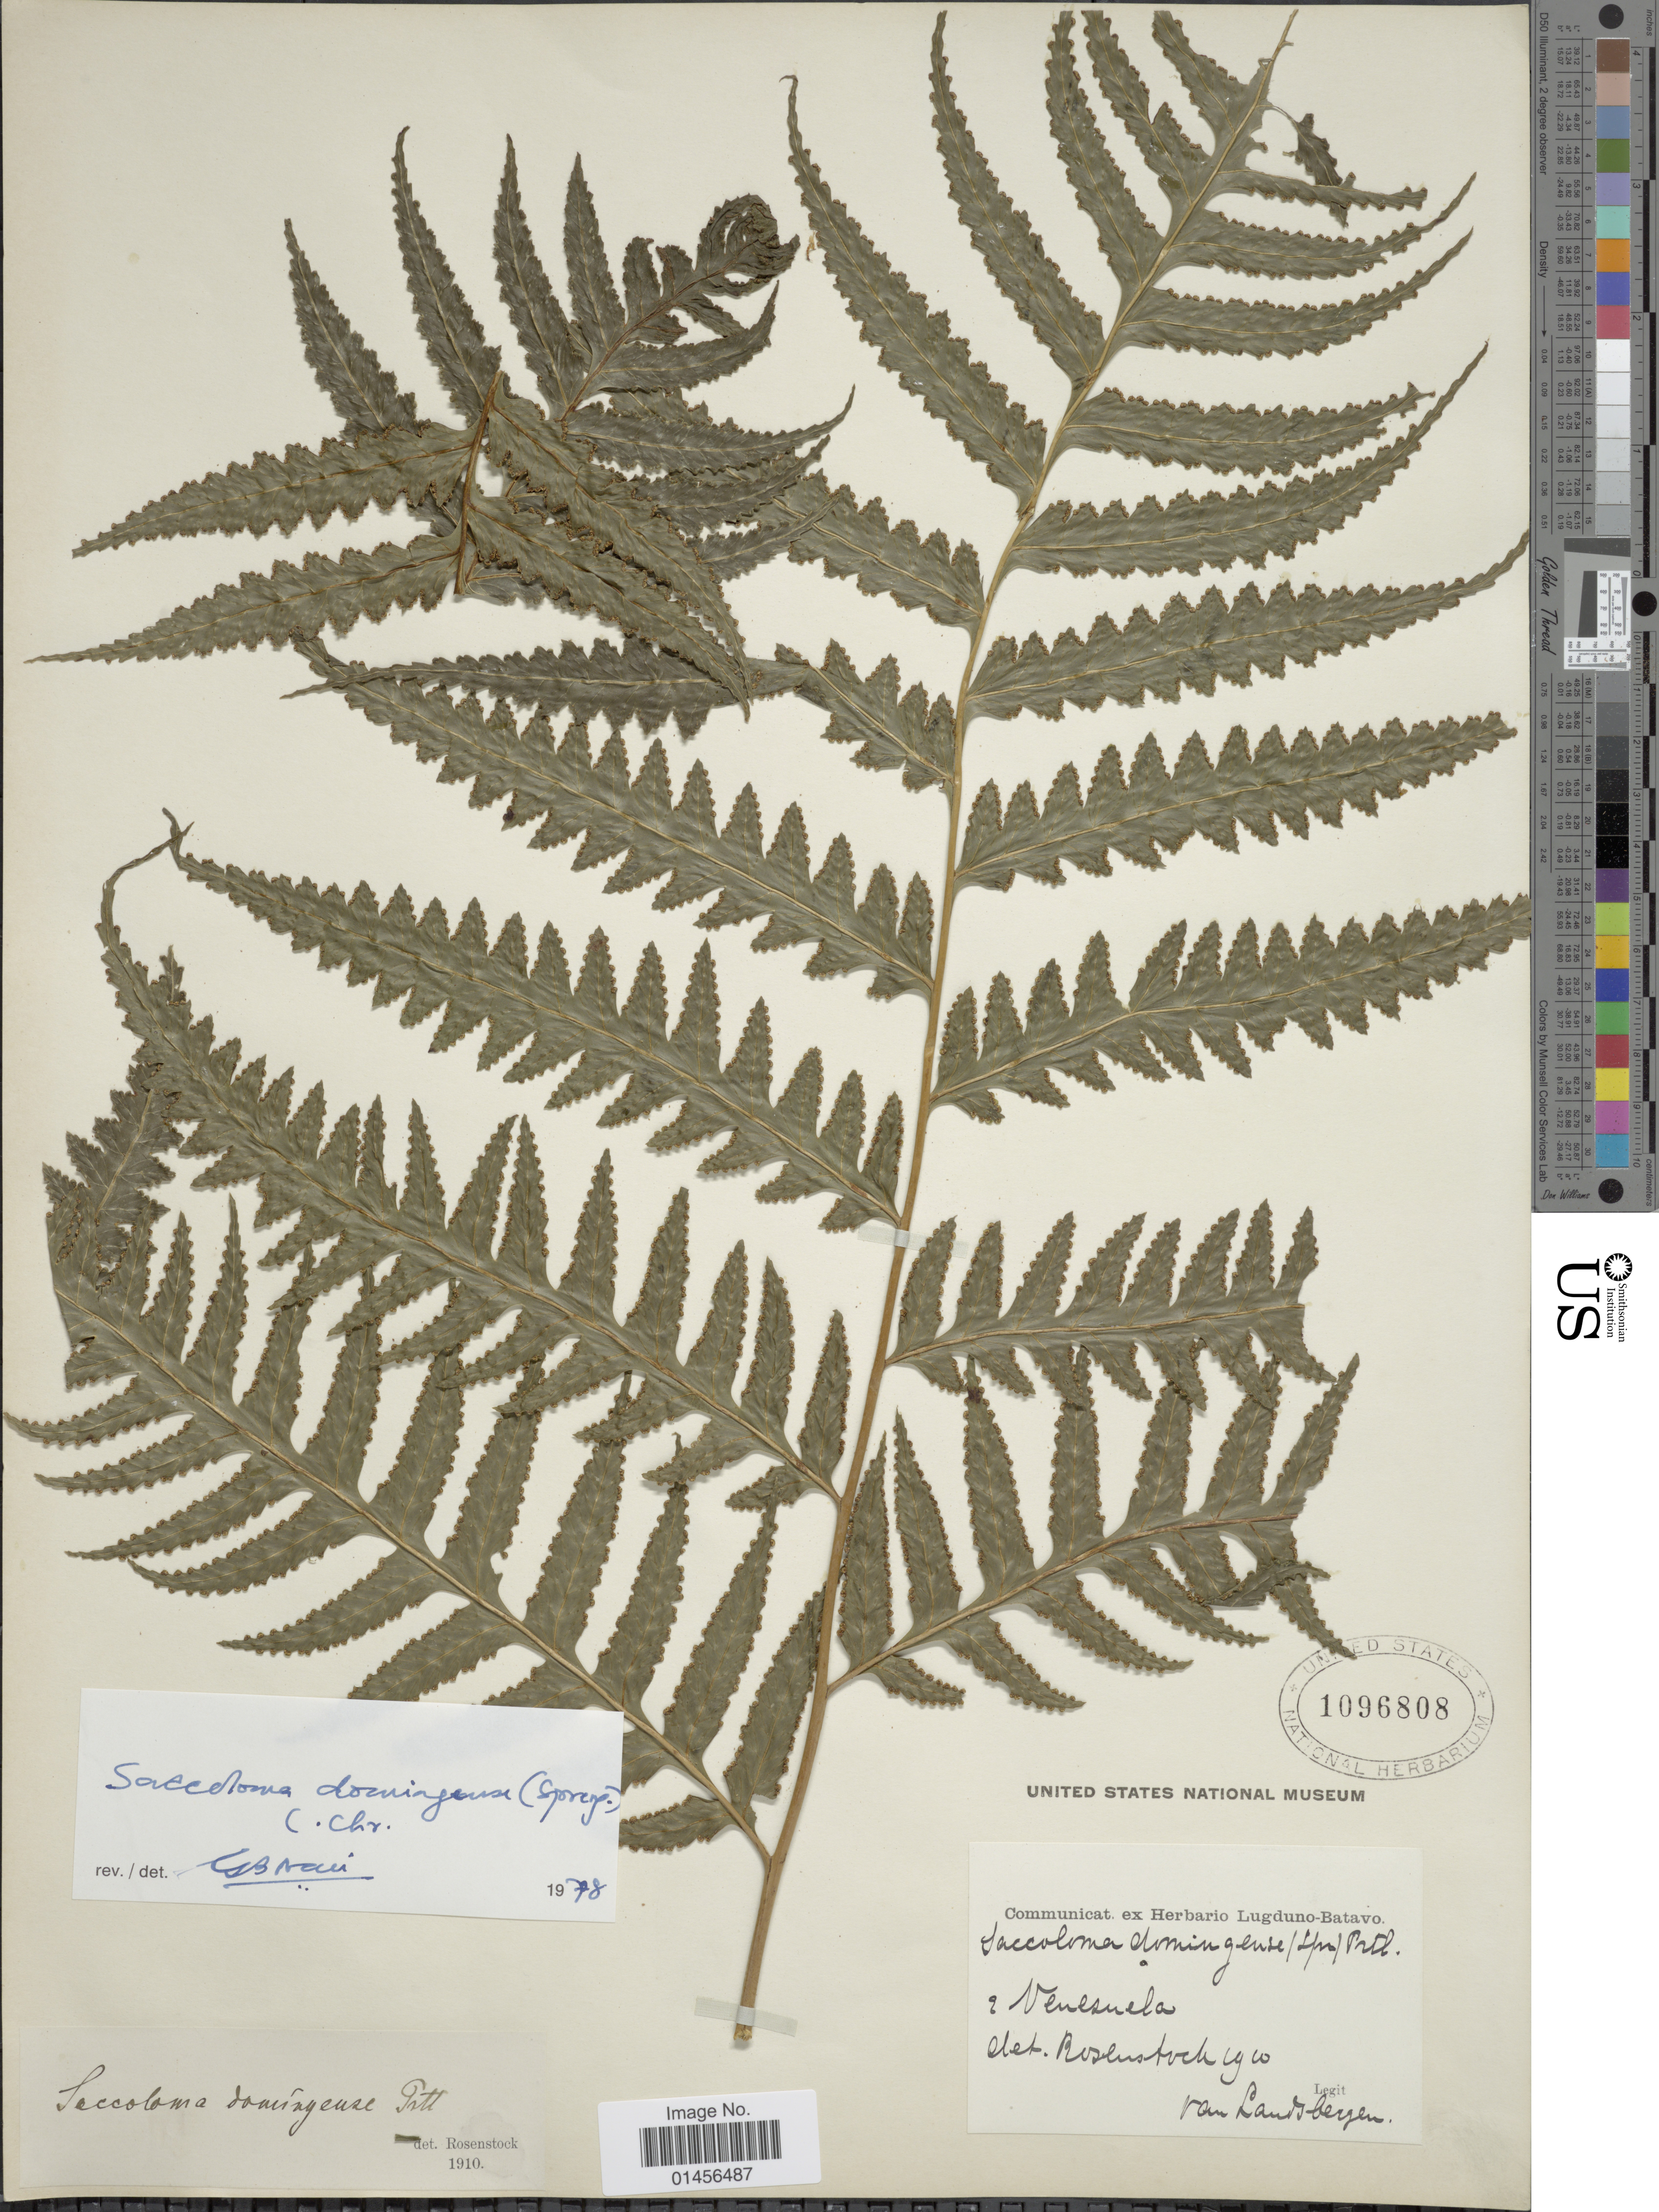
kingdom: Plantae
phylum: Tracheophyta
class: Polypodiopsida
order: Polypodiales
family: Saccolomataceae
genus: Saccoloma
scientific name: Saccoloma domingense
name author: (Spreng.) C. Chr.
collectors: Van Landsbergen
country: Venezuela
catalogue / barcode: US 1096808